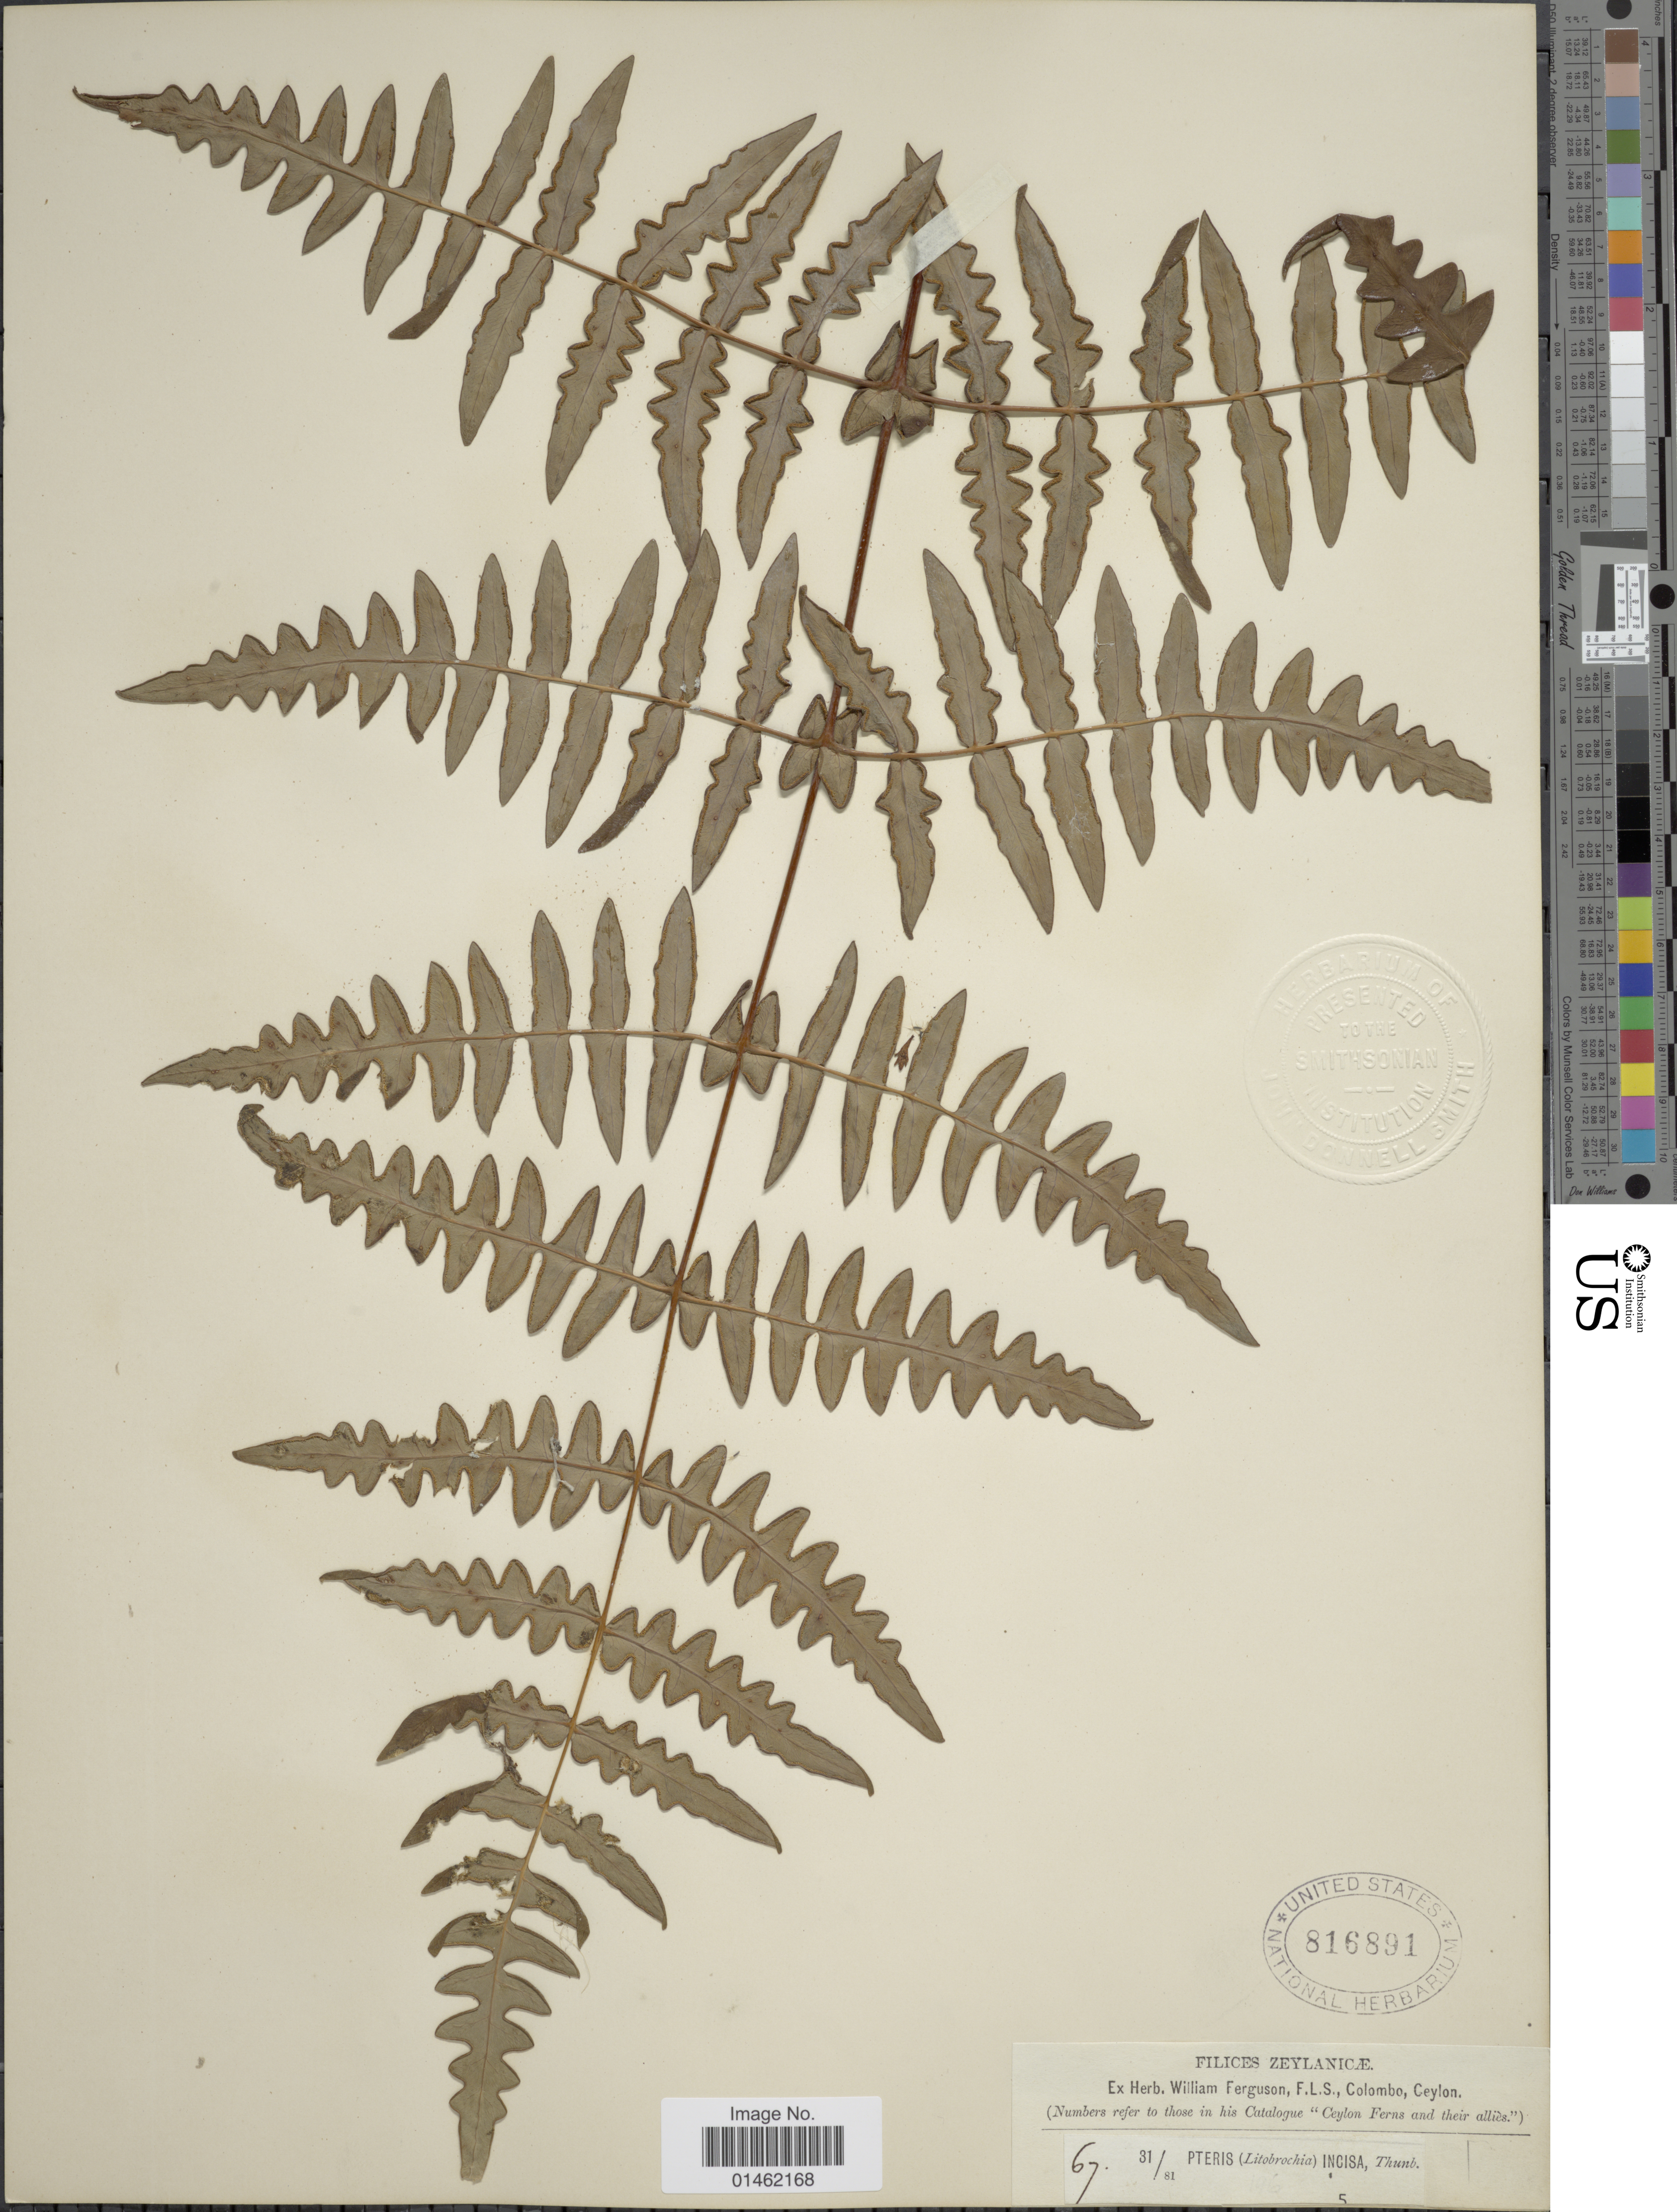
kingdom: Plantae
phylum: Tracheophyta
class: Polypodiopsida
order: Polypodiales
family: Dennstaedtiaceae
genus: Histiopteris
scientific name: Histiopteris incisa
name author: (Thunb.) J. Sm.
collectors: ex herb. W. Ferguson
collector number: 67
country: Sri Lanka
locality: Zeylanicae, Ceylon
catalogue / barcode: US 816891